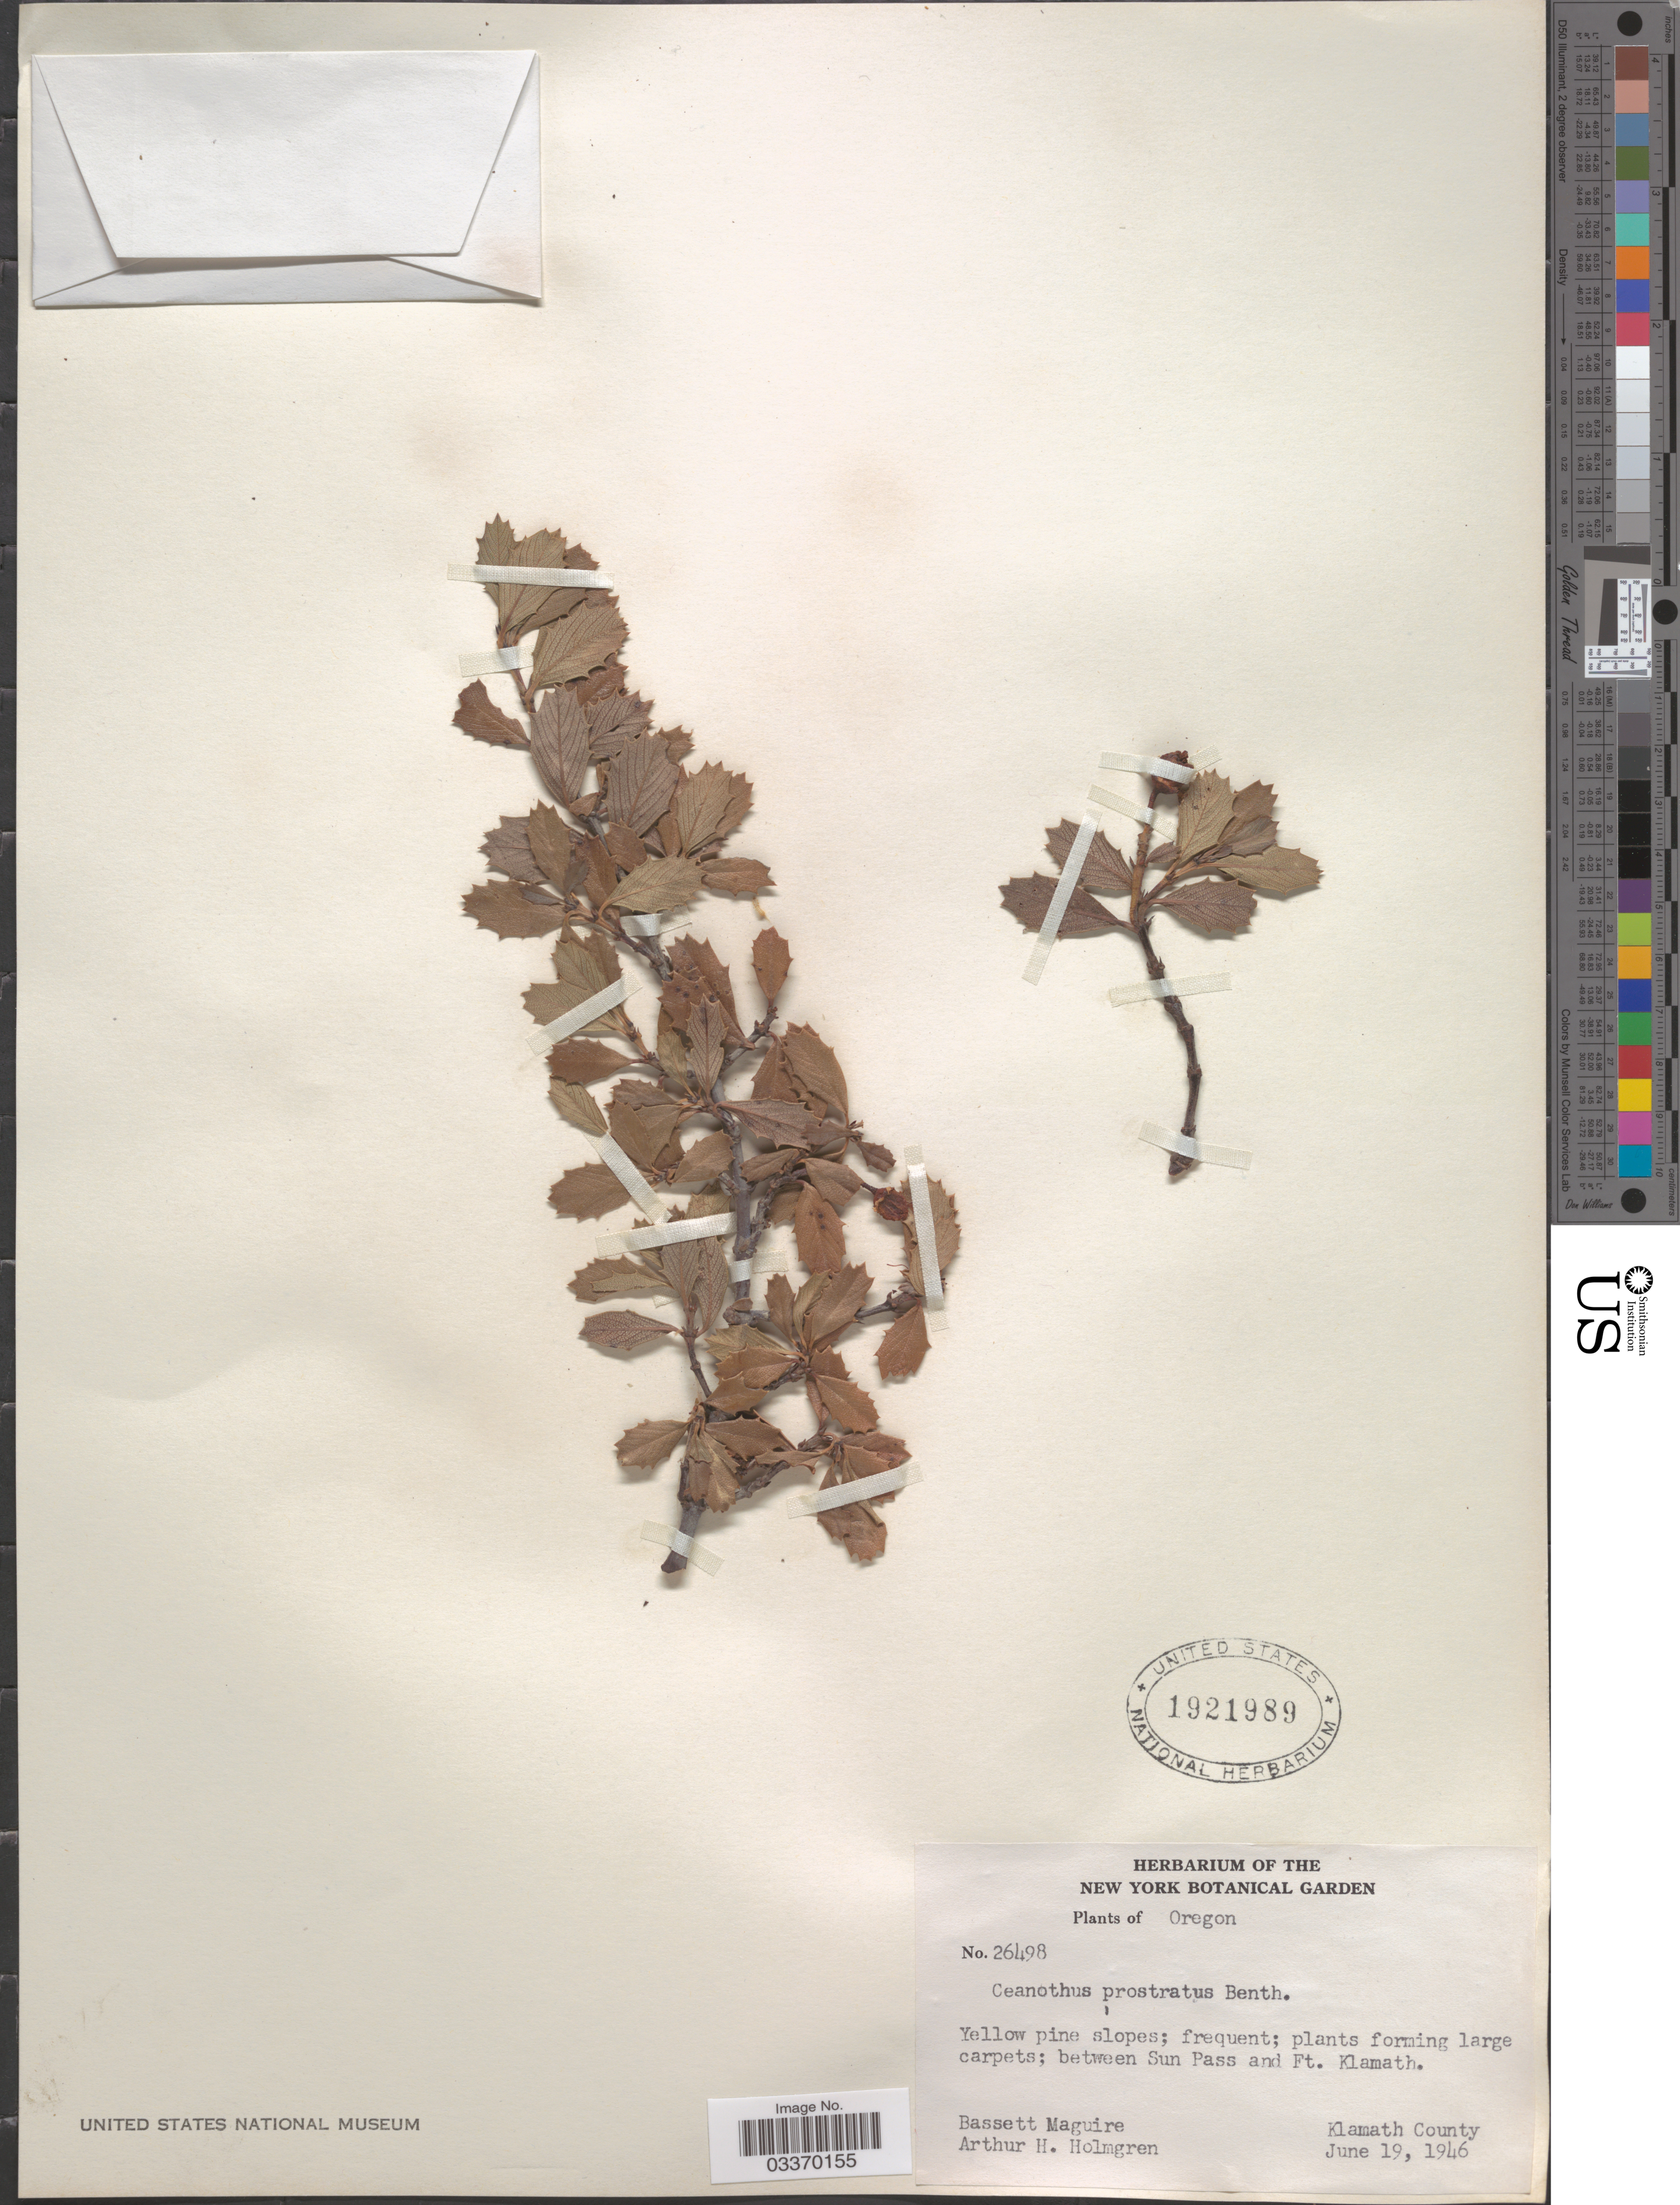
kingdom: Plantae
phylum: Tracheophyta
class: Magnoliopsida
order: Rosales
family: Rhamnaceae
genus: Ceanothus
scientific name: Ceanothus prostratus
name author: Benth.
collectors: B. Maguire & A. H. Holmgren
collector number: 26498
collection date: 1946-06-19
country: United States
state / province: Oregon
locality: Between Sun Pass and Ft. Klamath, Klamath County.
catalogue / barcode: US 1921989